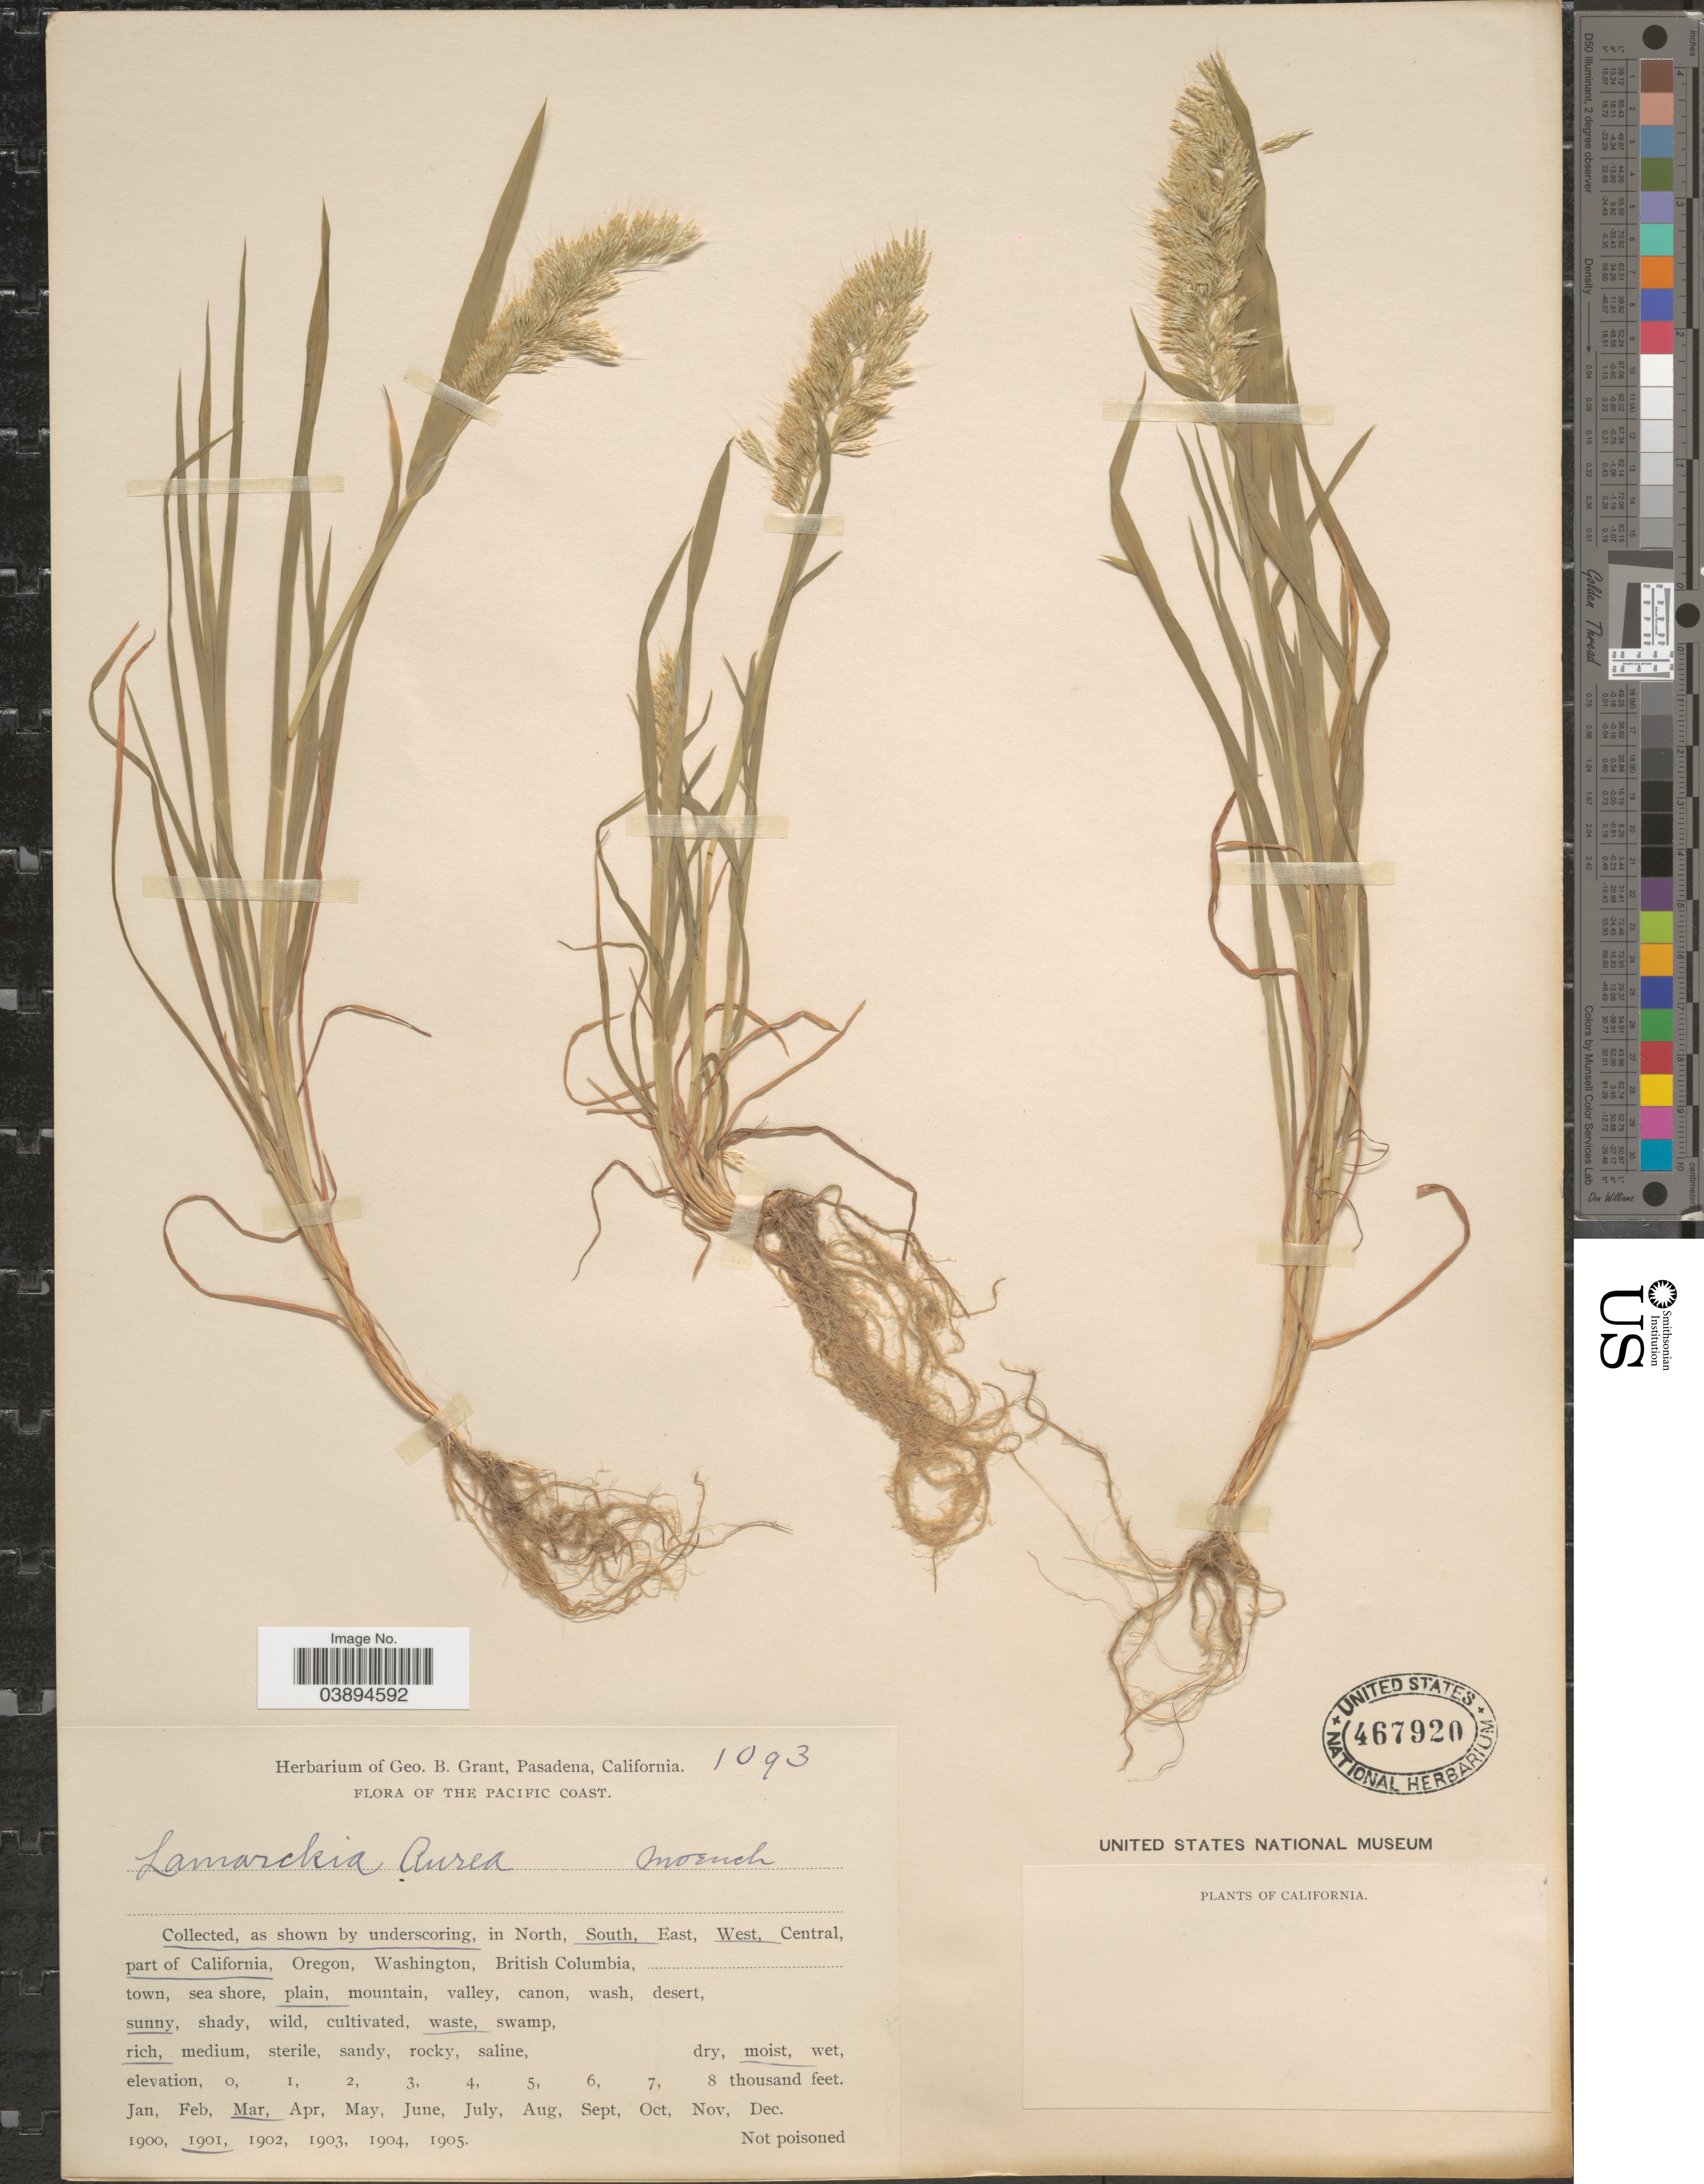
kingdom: Plantae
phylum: Tracheophyta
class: Liliopsida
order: Poales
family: Poaceae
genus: Lamarckia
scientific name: Lamarckia aurea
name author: (L.) Moench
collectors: ex herb. Geo. B. Grant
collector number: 1093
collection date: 1901-03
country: United States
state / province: California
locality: The Pacific Coast. South west part of California.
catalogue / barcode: US 467920